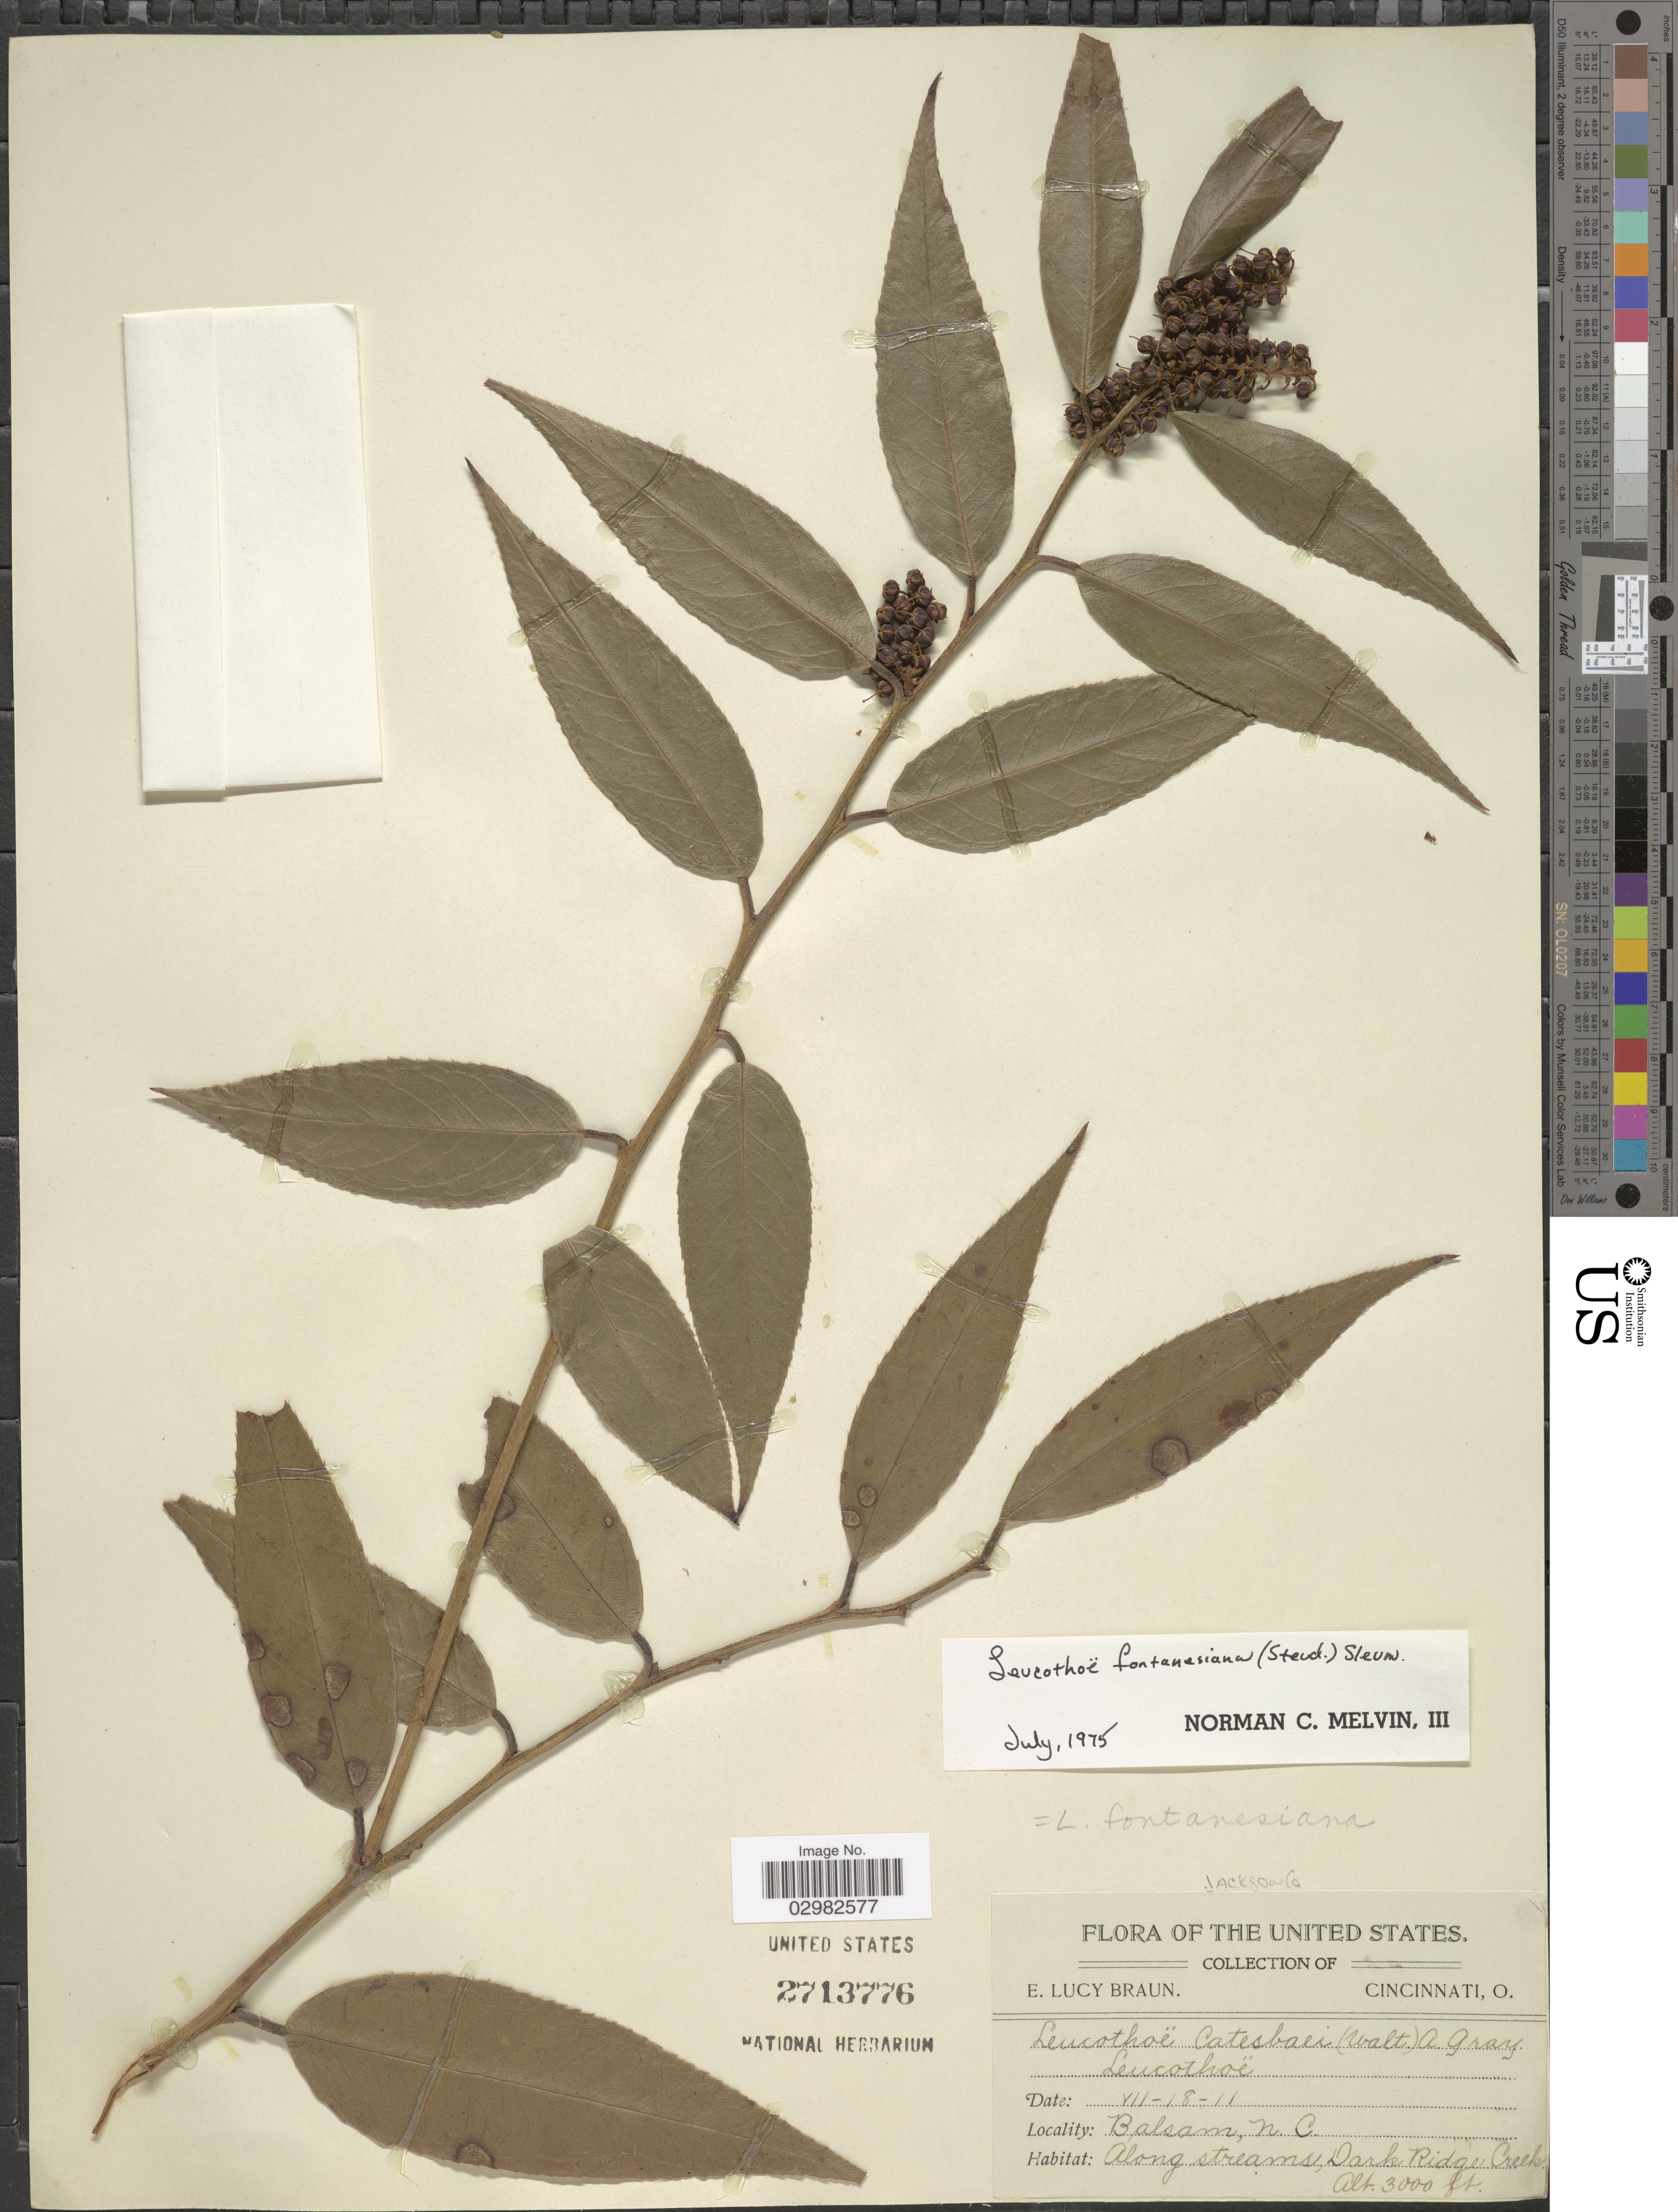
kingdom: Plantae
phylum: Tracheophyta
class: Magnoliopsida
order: Ericales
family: Ericaceae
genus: Leucothoe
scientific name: Leucothoë fontanesiana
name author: (Steud.) Sleumer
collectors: E. L. Braun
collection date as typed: Transcribed d/m/y: 18/7/11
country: United States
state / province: North Carolina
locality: Balsam, along streams, Dark Ridge Creek.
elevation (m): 914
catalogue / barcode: US 2713776